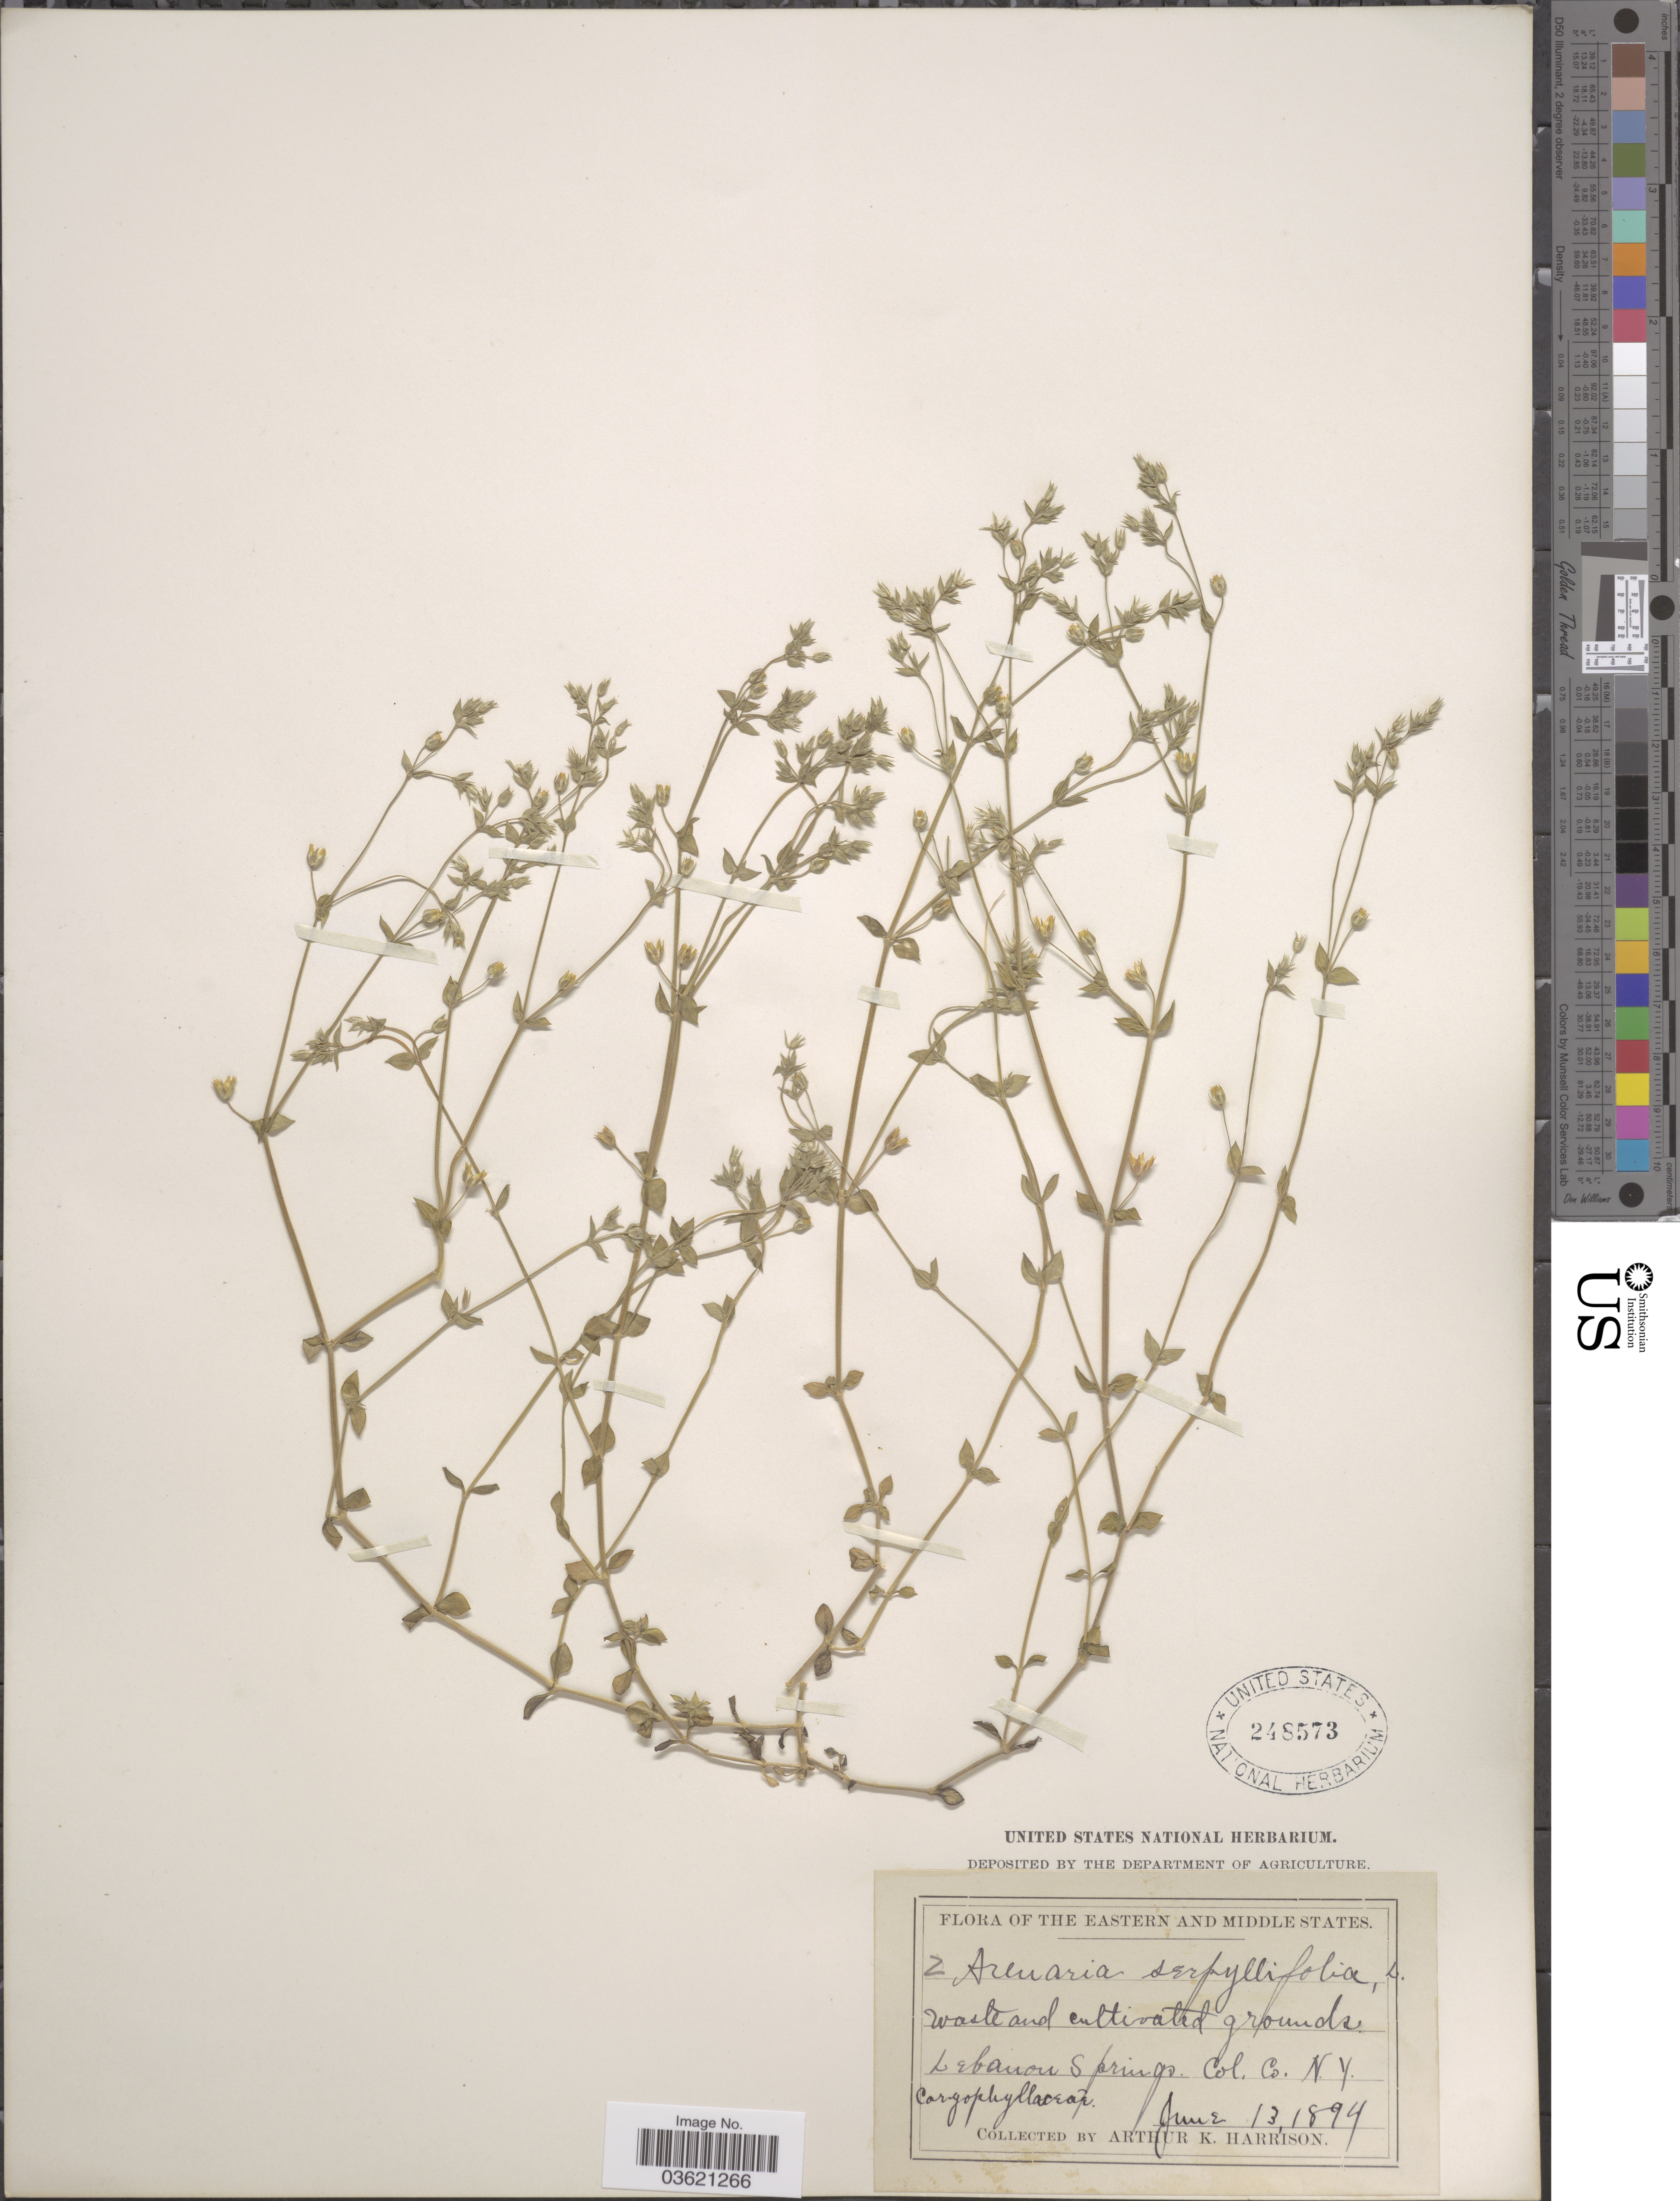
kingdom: Plantae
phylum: Tracheophyta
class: Magnoliopsida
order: Caryophyllales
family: Caryophyllaceae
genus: Arenaria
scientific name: Arenaria serpyllifolia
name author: L.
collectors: A. K. Harrison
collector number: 2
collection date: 1894-06-13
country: United States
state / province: New York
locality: Waste and cultivated grounds. Lebanon Springs. Col. Co.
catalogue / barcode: US 248573